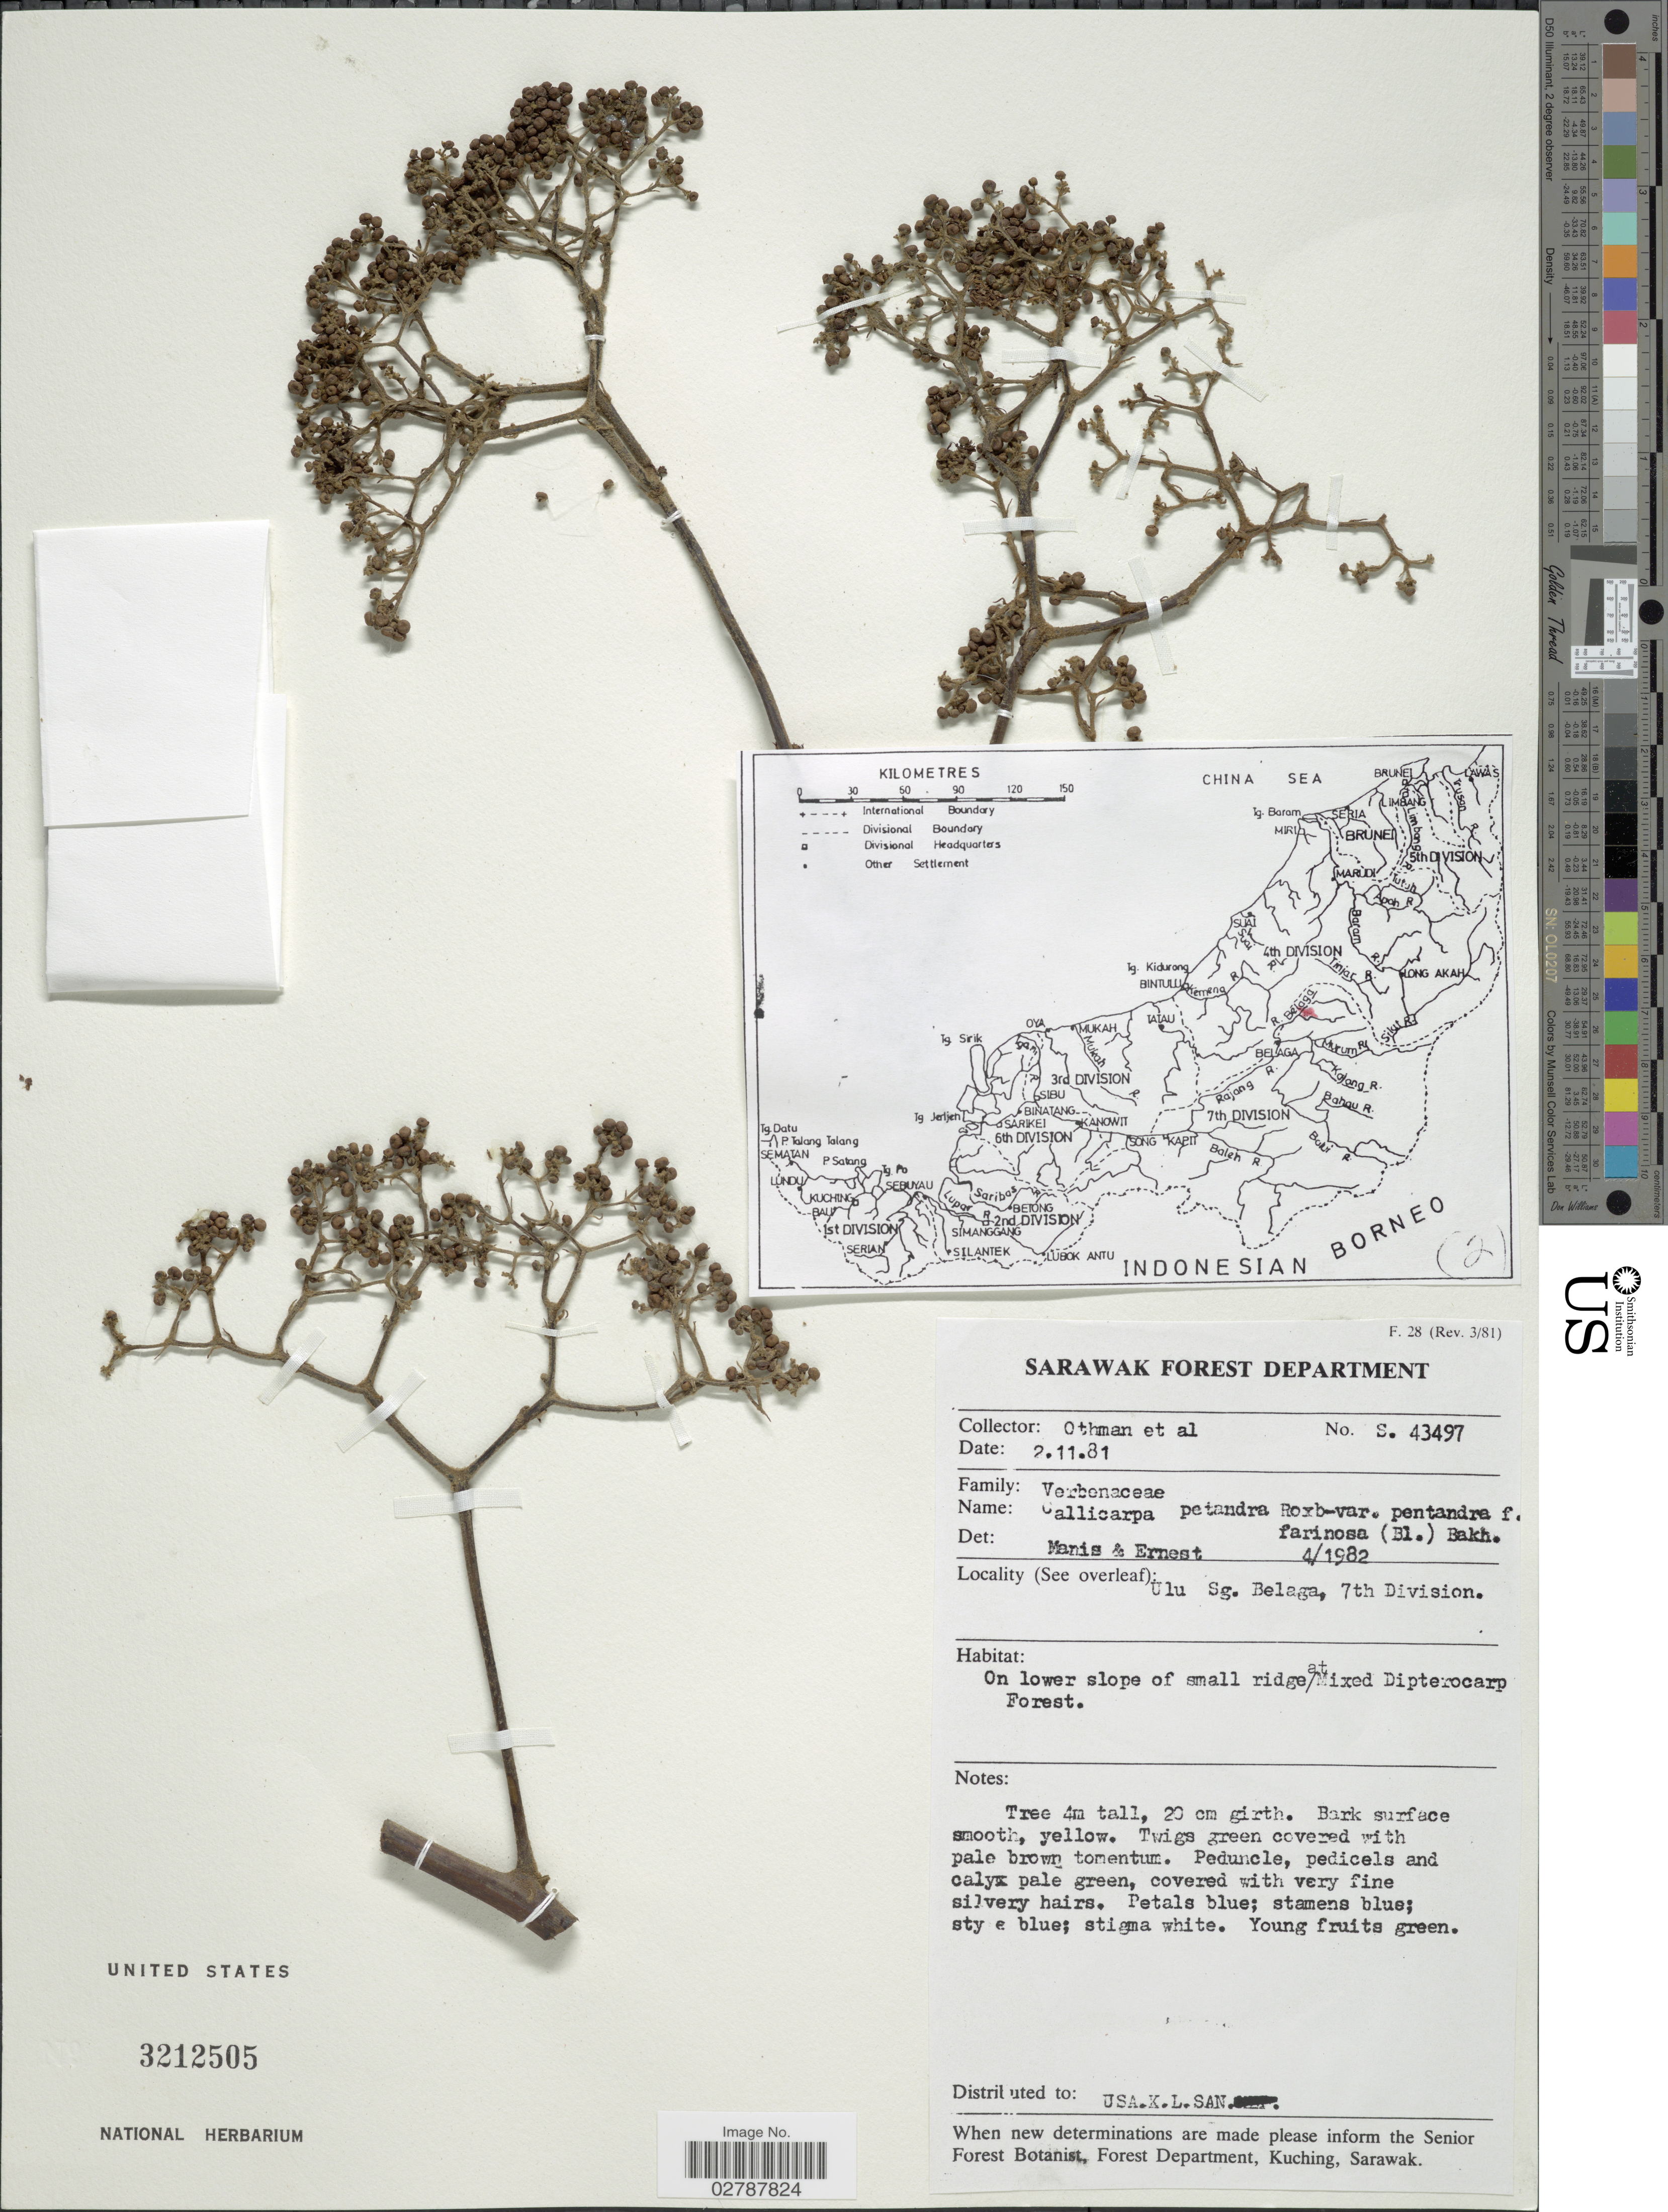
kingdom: Plantae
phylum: Tracheophyta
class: Magnoliopsida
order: Lamiales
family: Lamiaceae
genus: Callicarpa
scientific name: Callicarpa pentandra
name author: Roxb.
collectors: Othman & et al.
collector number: S43497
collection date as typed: Transcribed d/m/y: 2/11/81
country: Malaysia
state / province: Sarawak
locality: Ulu Sg. Belaga, 7th Division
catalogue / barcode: US 3212505